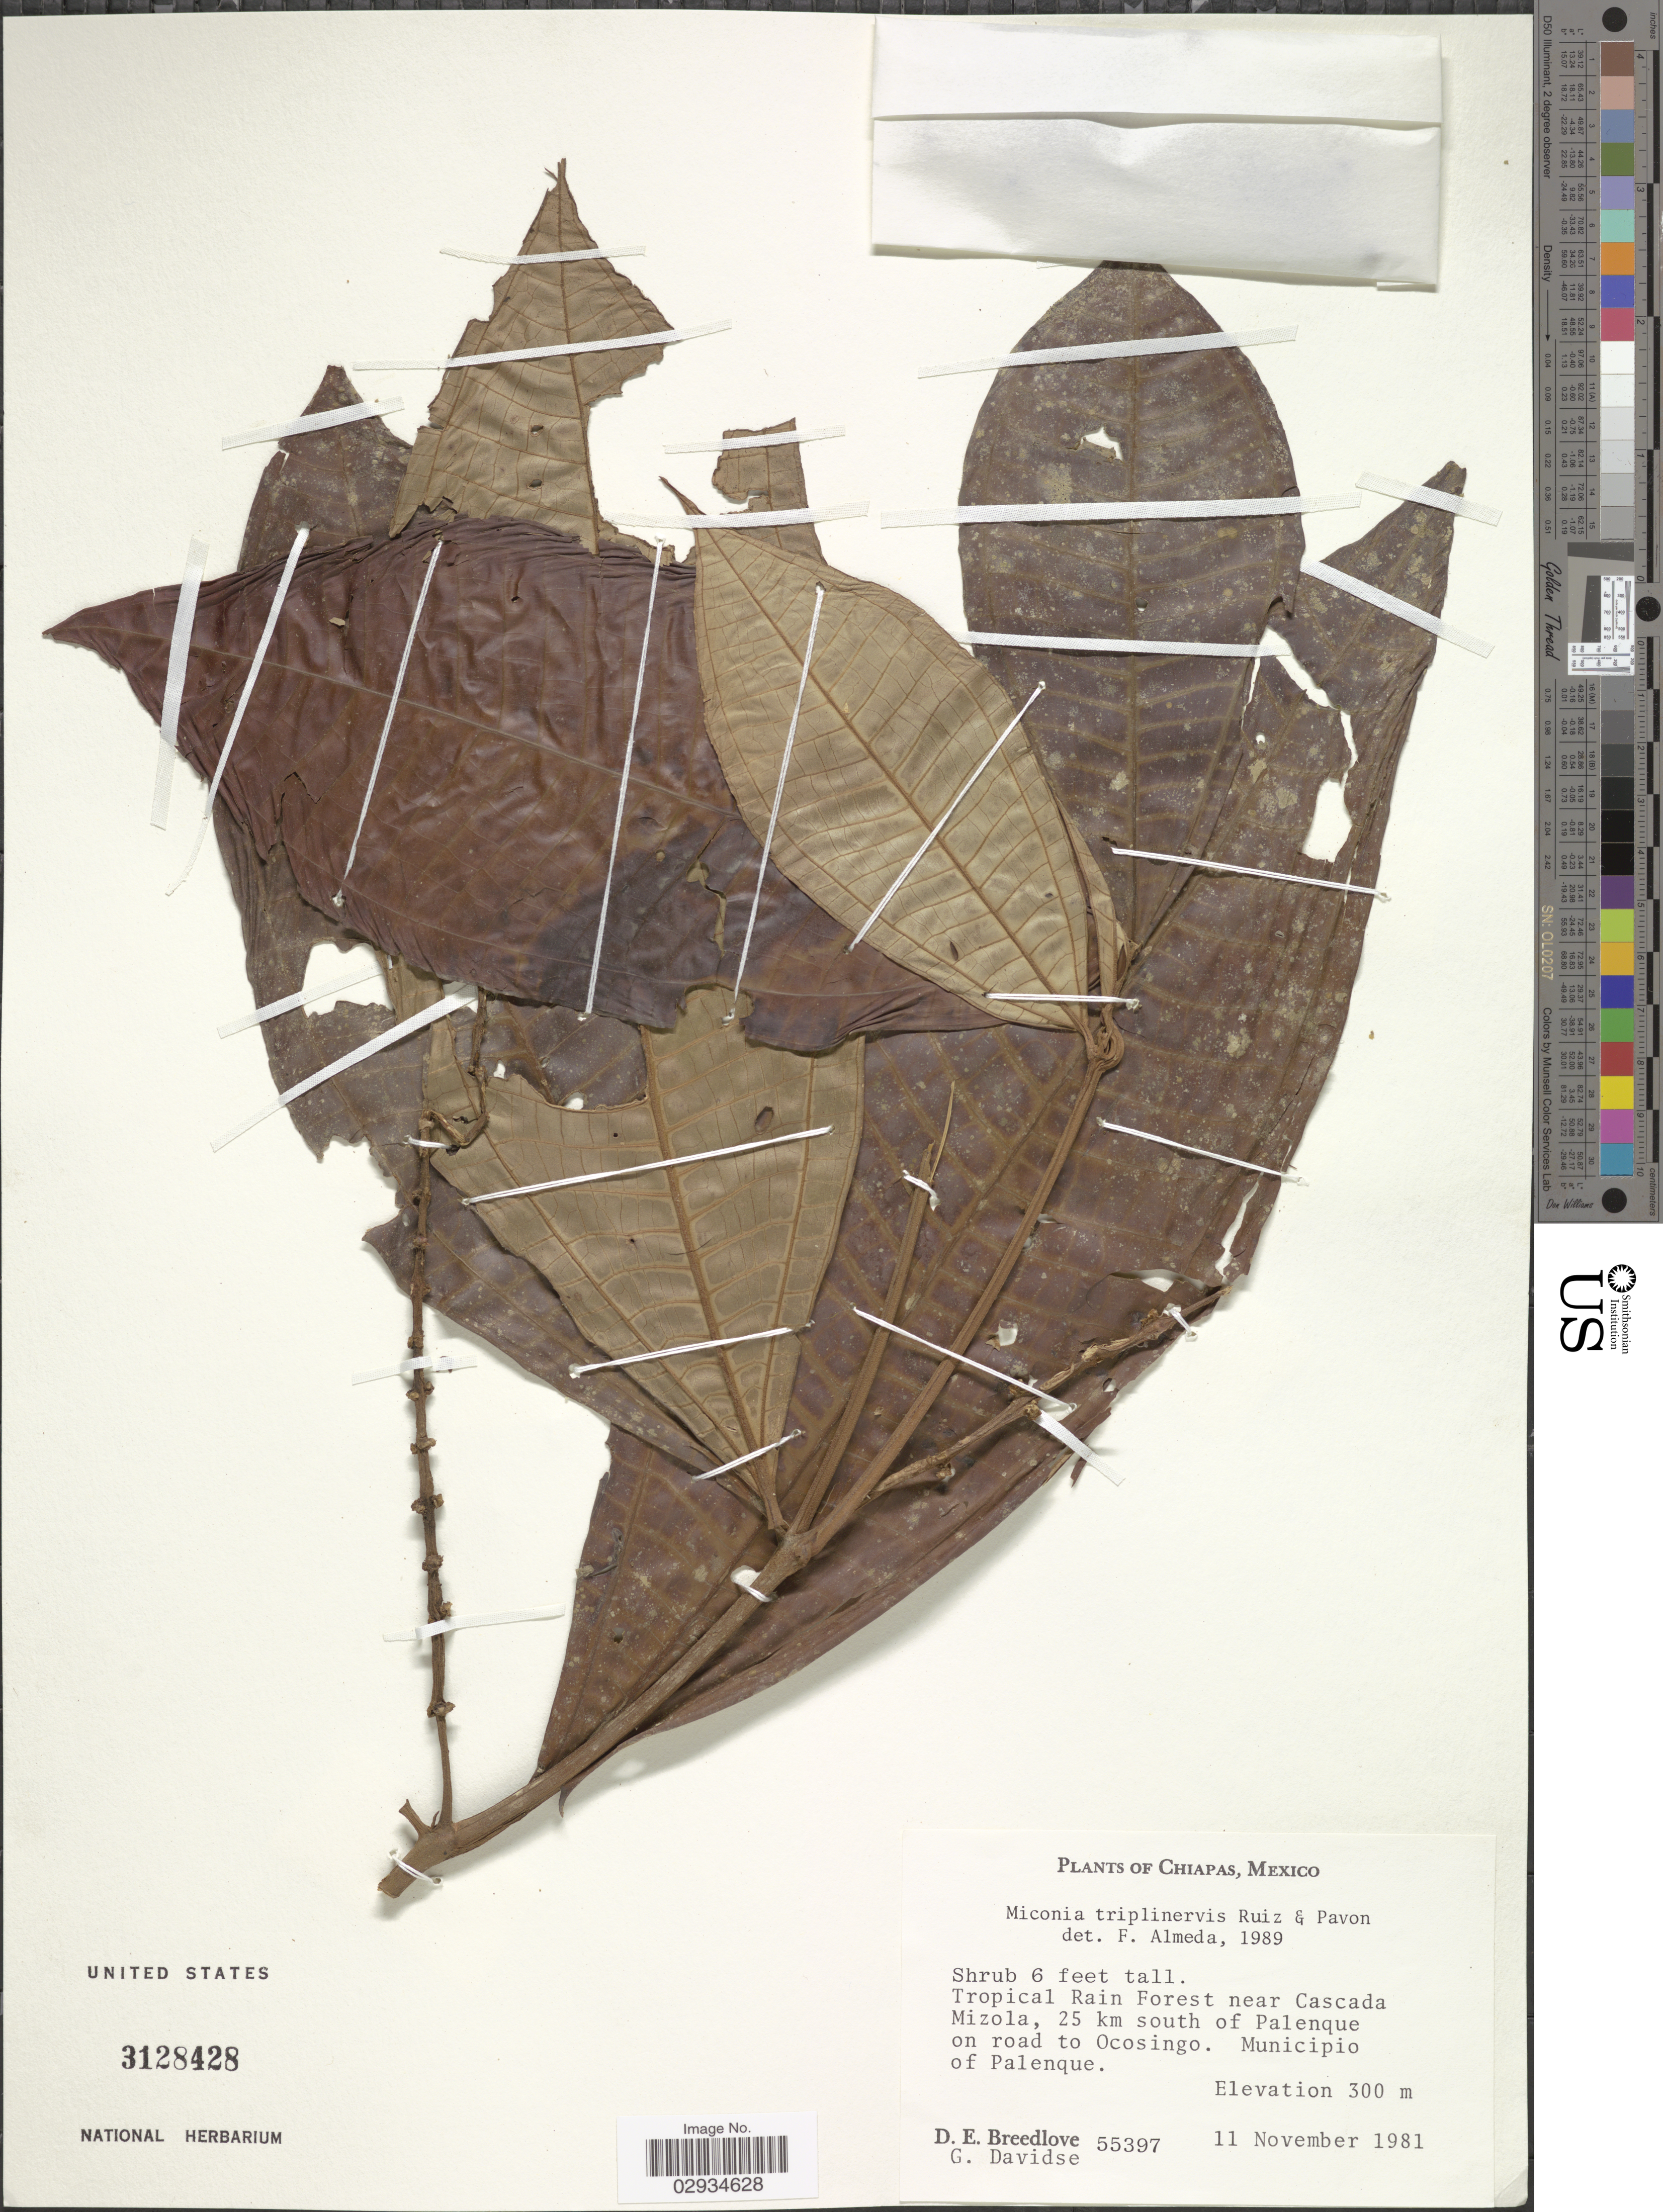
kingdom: Plantae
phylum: Tracheophyta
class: Magnoliopsida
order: Myrtales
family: Melastomataceae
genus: Miconia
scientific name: Miconia triplinervis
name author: Ruiz & Pav.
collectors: D. E. Breedlove & G. Davidse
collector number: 55397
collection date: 1981-11-11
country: Mexico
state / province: Chiapas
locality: Tropical Rain Forest near Cascada Mizola, 25 km south of Palenque on road to Ocosingo. Municipio of Palenque.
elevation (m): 300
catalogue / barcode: US 3128428